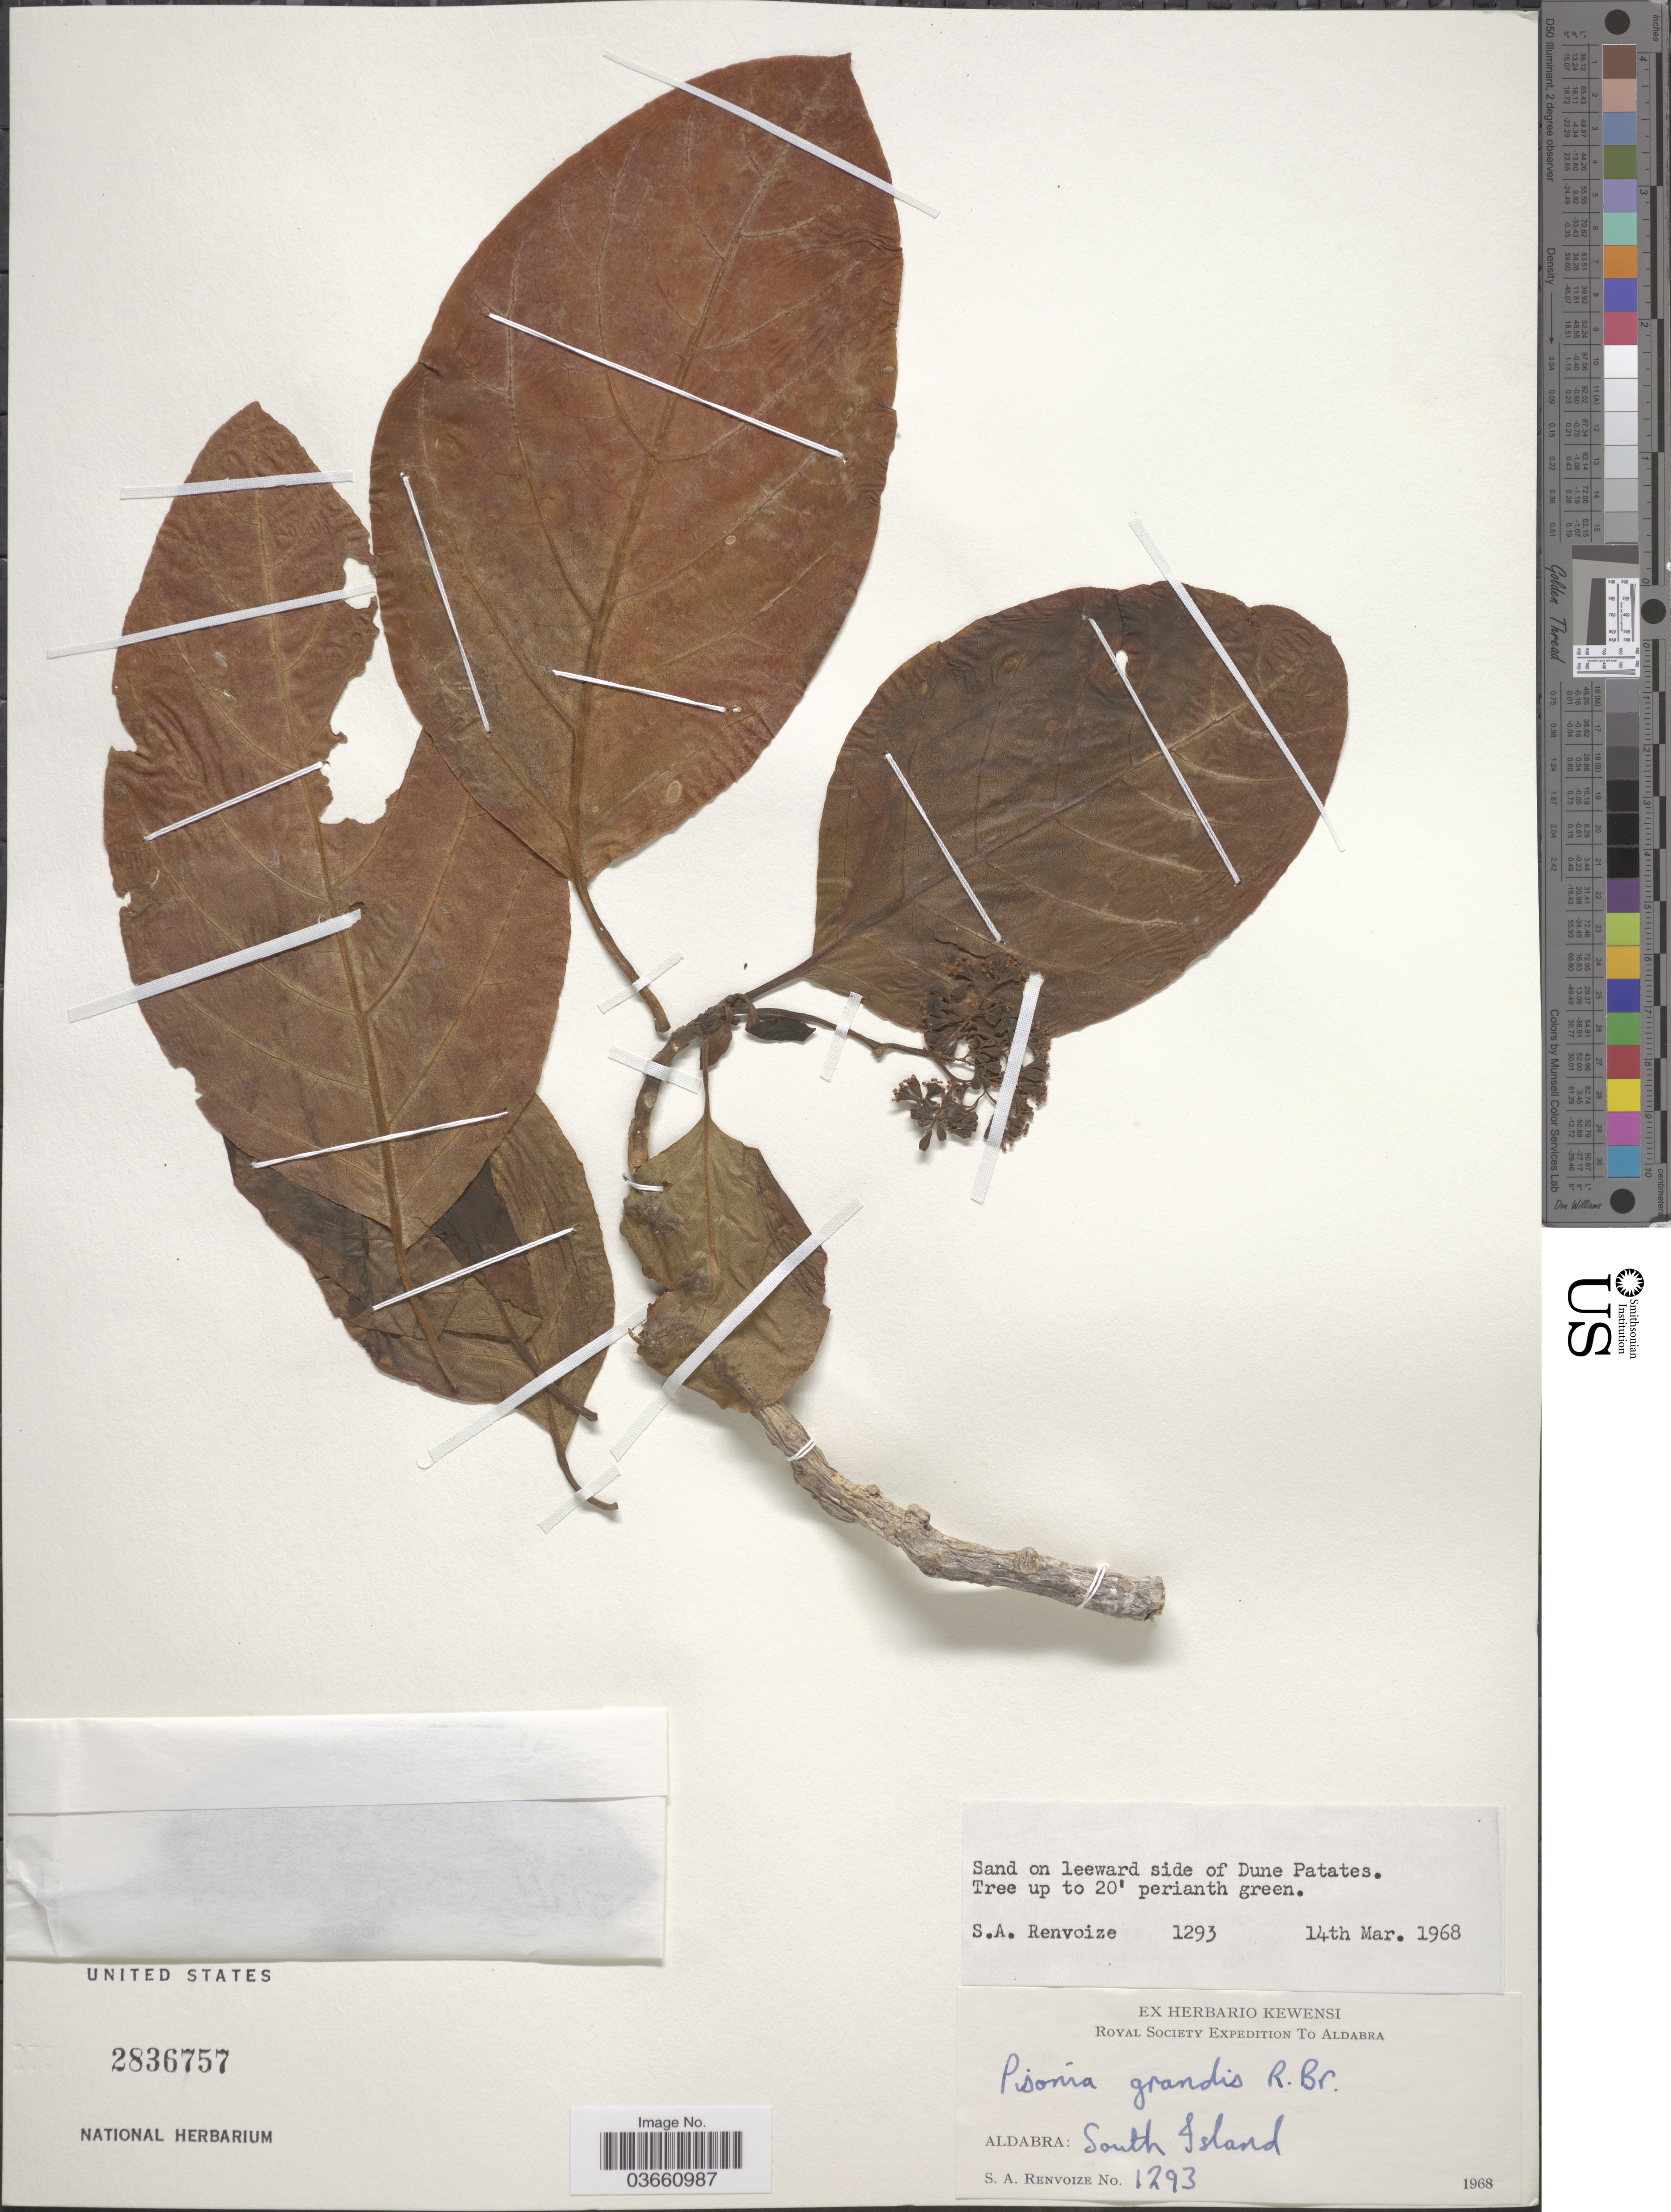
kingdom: Plantae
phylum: Tracheophyta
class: Magnoliopsida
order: Caryophyllales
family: Nyctaginaceae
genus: Pisonia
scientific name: Pisonia grandis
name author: R. Br.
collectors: S. A. Renvoize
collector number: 1293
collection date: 1968-03-14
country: Seychelles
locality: Aldabra. Sand on leeward side of Dune Patates. Aldabra: South Island.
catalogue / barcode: US 2836757